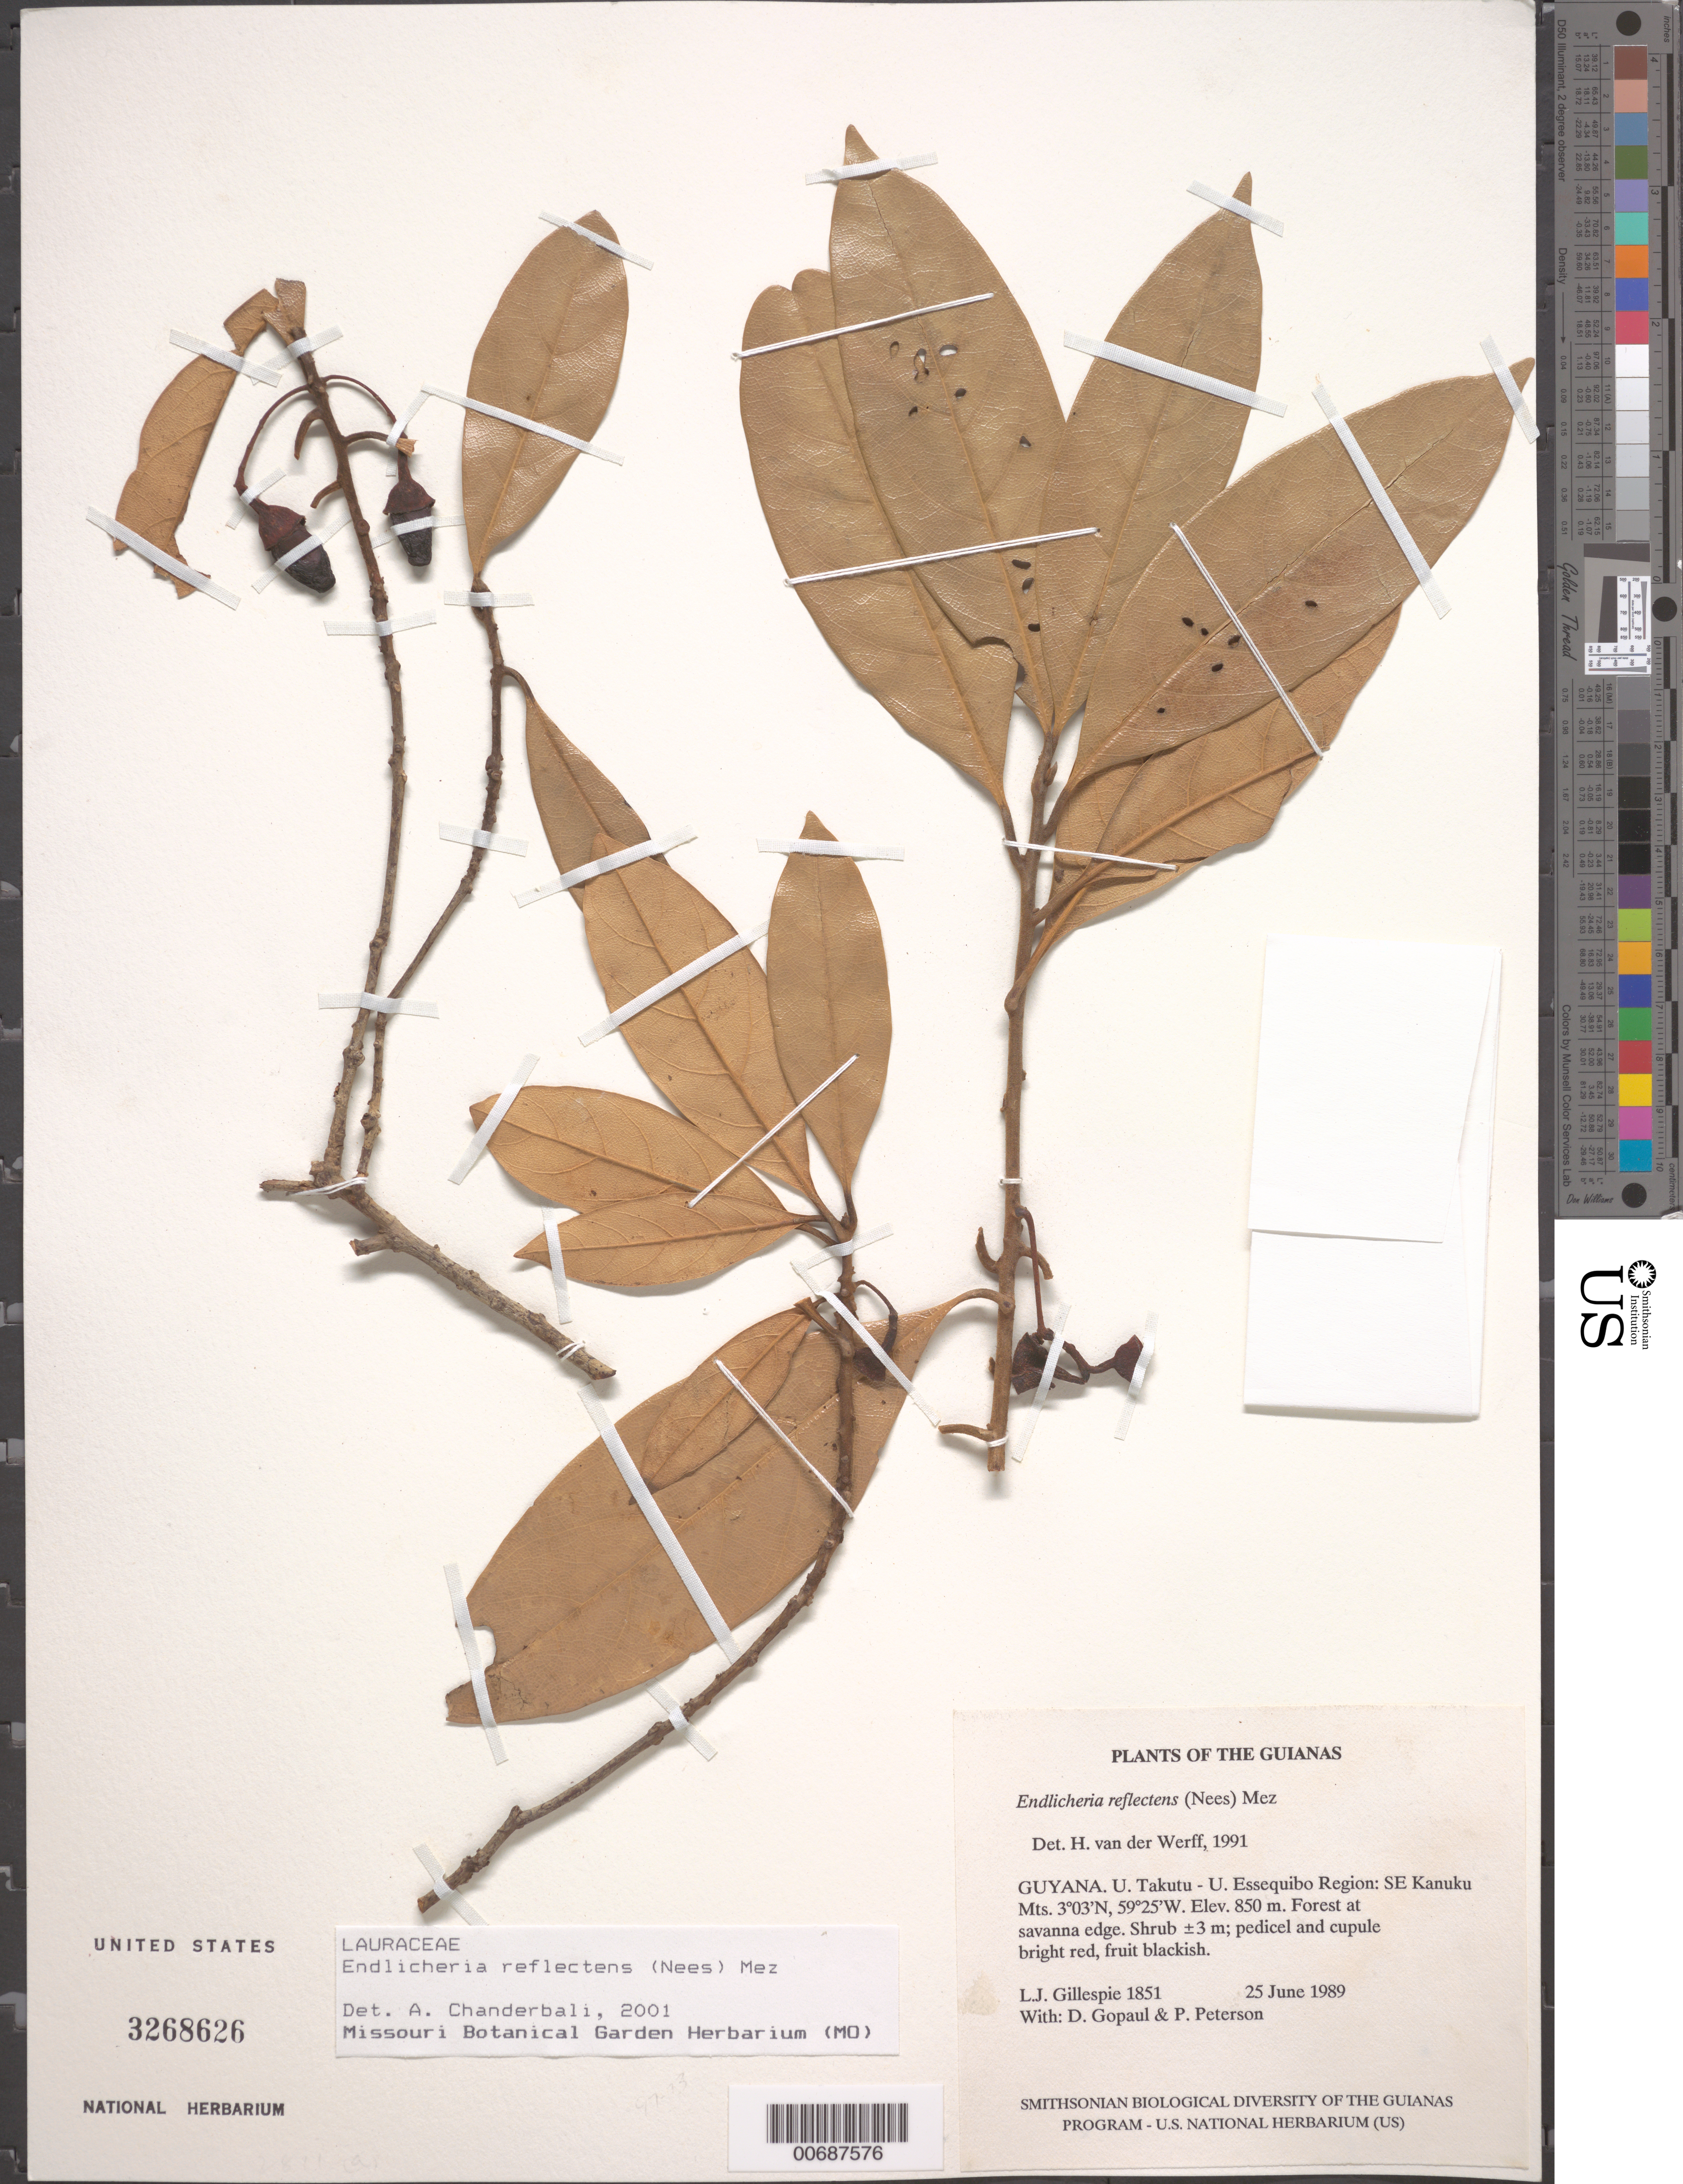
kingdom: Plantae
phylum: Tracheophyta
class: Magnoliopsida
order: Laurales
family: Lauraceae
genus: Endlicheria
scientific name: Endlicheria reflectens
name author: (Nees) Mez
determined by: Chanderbali, Andre Shashi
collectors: L. J. Gillespie, D. Gopaul & P. M. Peterson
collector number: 1851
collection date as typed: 25 June 1989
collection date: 1989-06-25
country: Guyana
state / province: U. Takutu-U. Essequibo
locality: SE Kanuku Mts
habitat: Forest at savanna edge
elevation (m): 250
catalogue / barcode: US 3268626